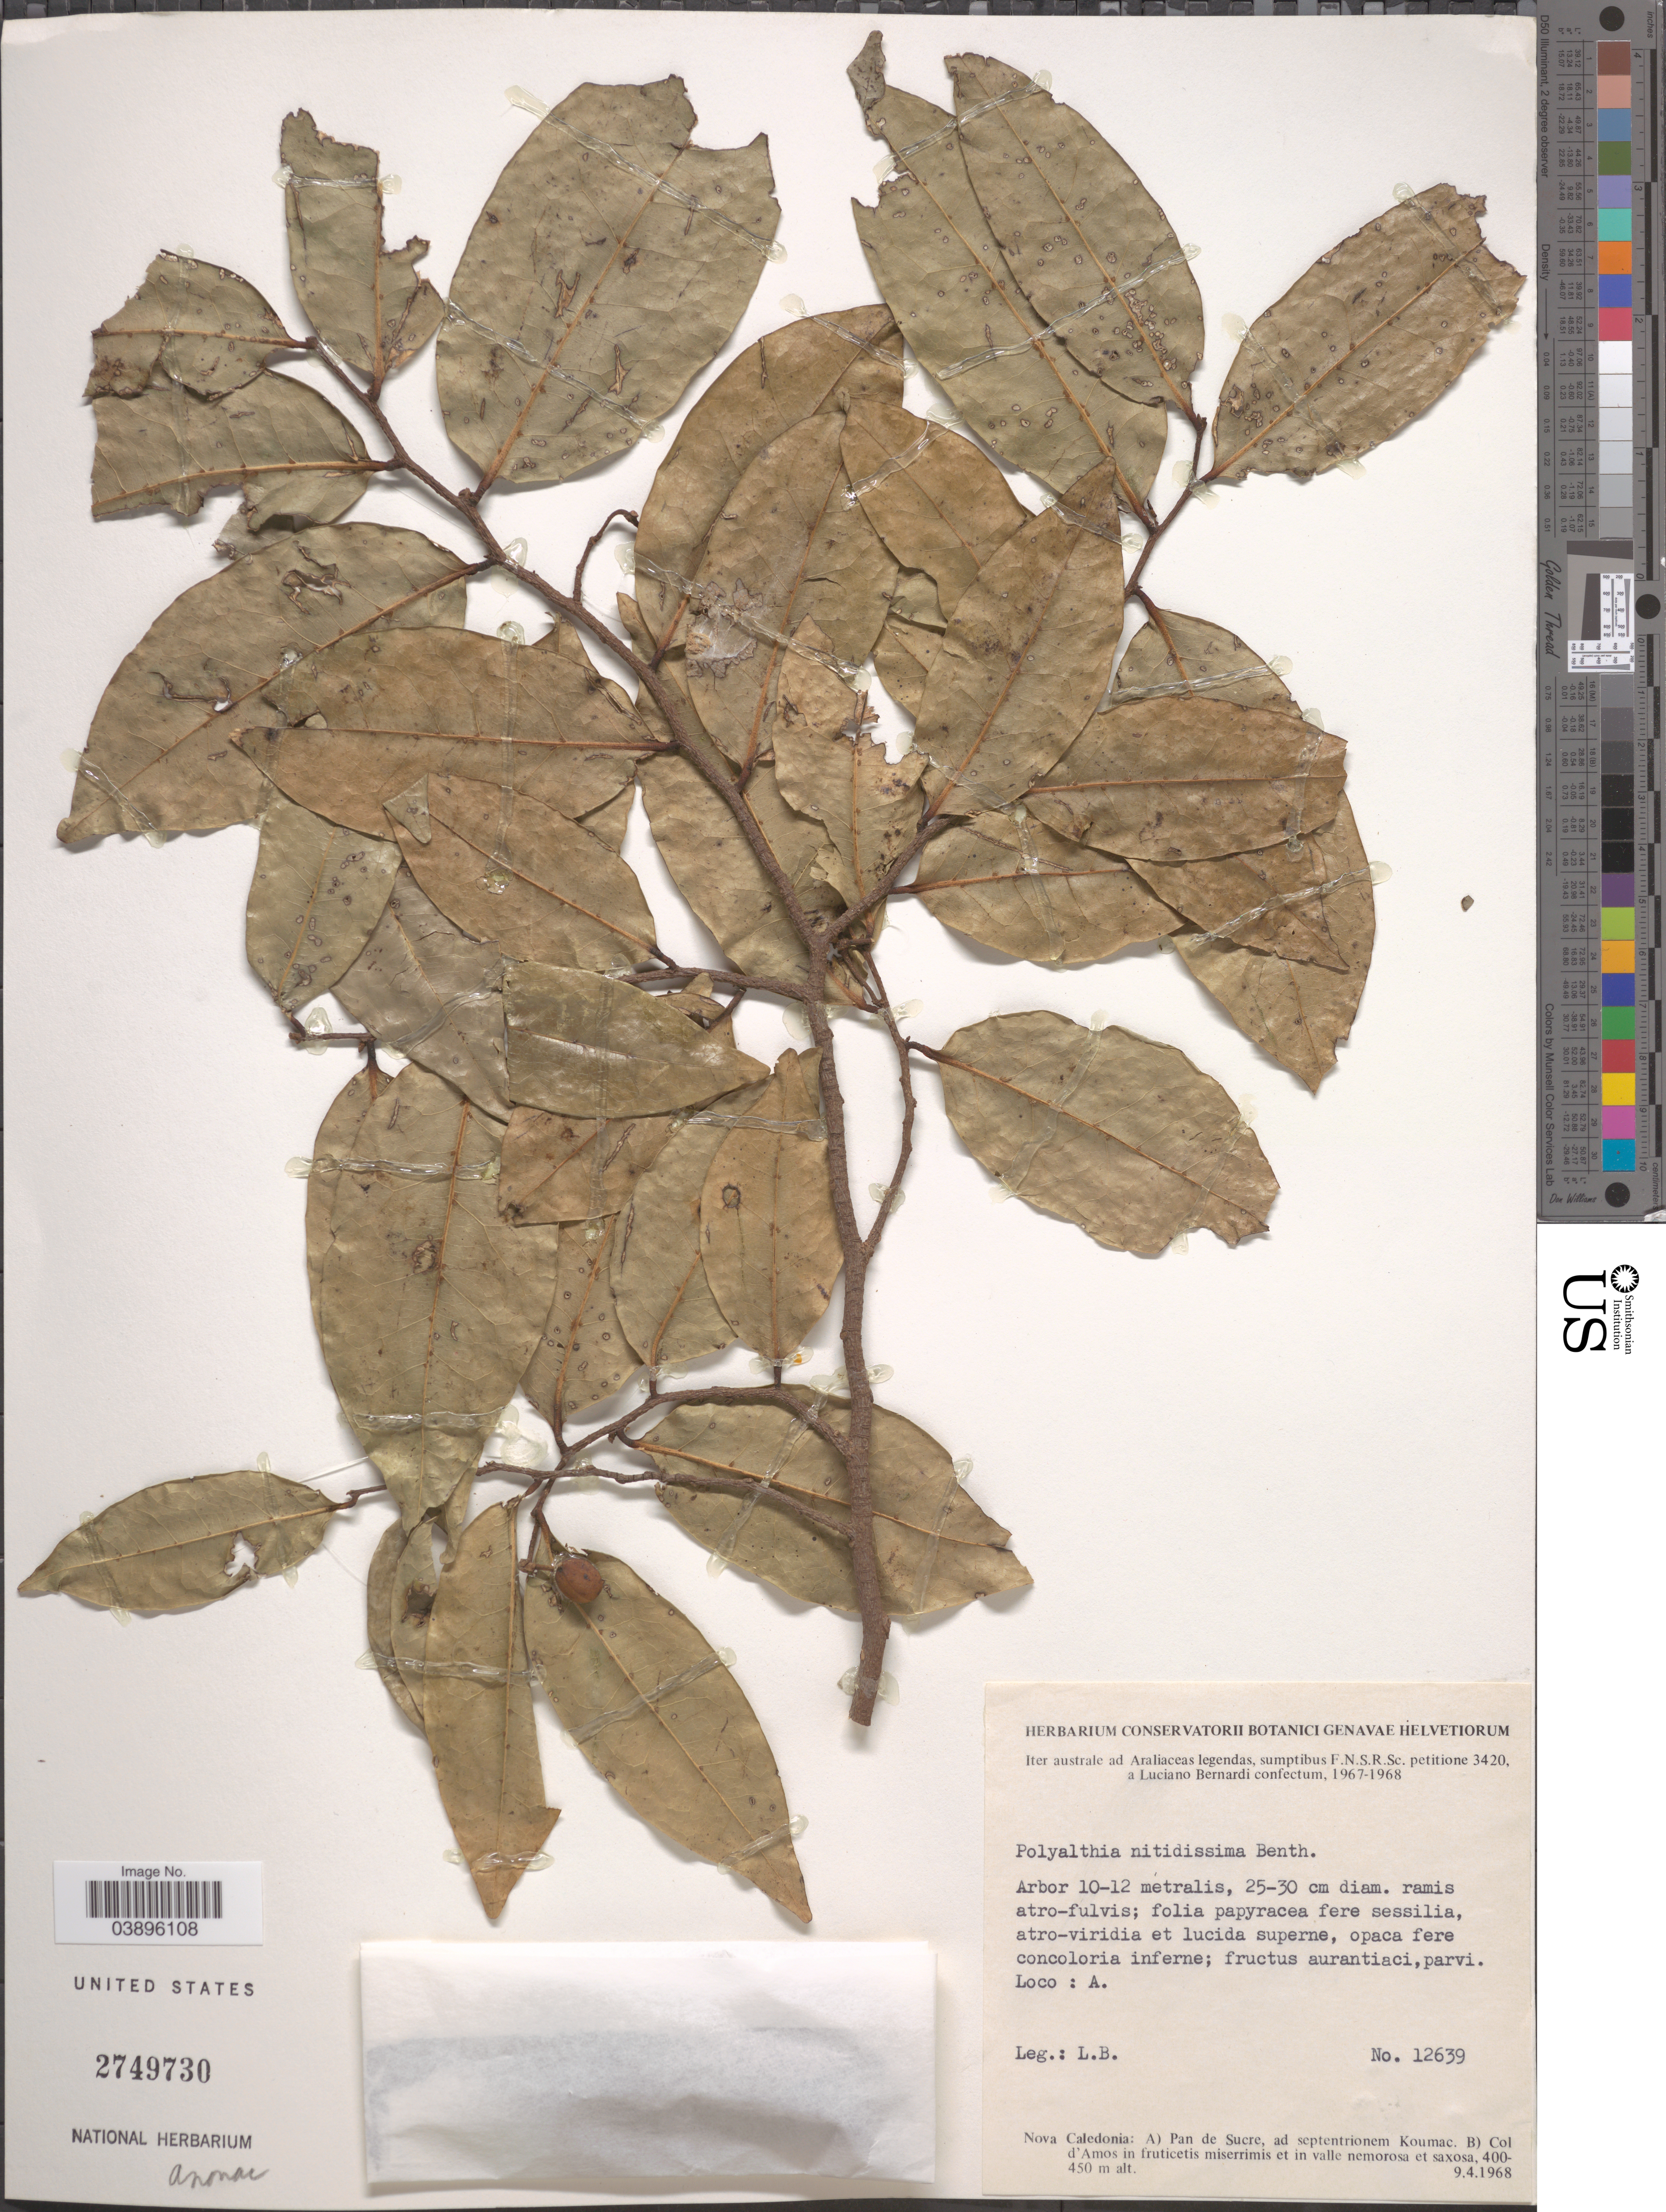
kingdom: Plantae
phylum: Tracheophyta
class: Magnoliopsida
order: Magnoliales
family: Annonaceae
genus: Polyalthia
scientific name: Polyalthia nitidissima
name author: Benth.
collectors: L. Bernardi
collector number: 12639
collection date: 1968-04-09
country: New Caledonia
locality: Nova Caledonia: Pan de Sucre, ad septentrionem Koumac.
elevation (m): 400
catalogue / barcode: US 2749730